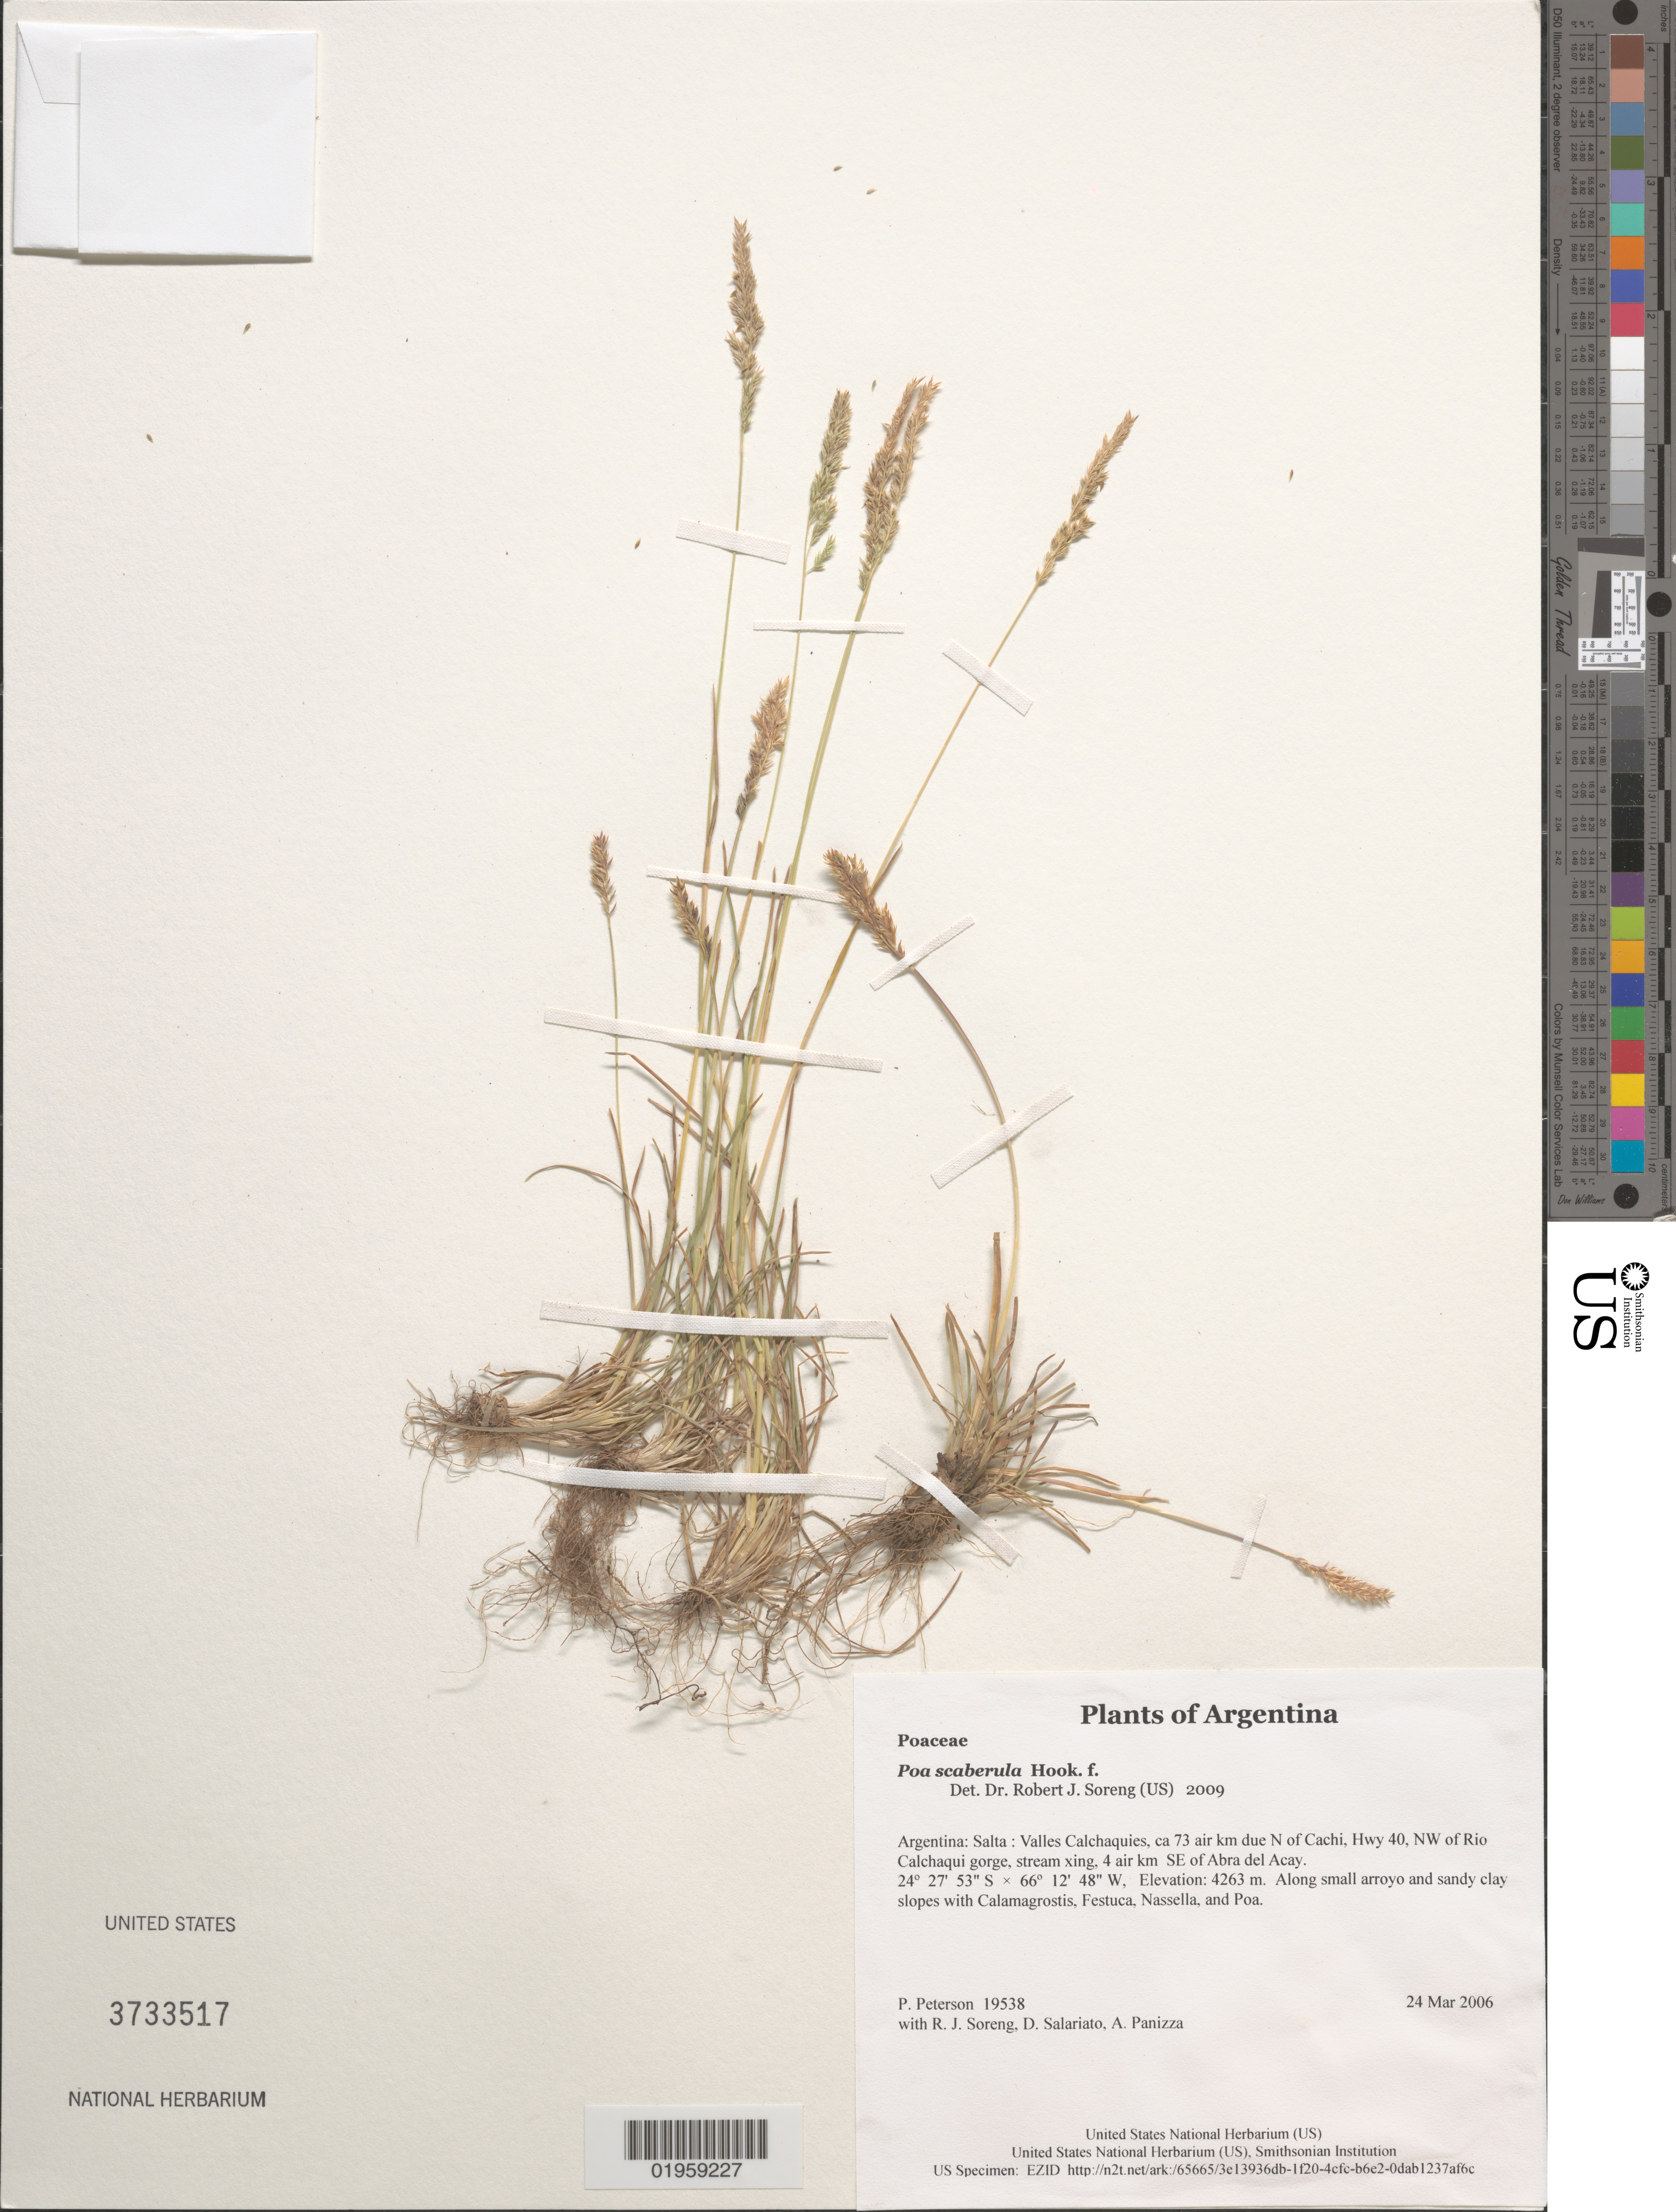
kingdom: Plantae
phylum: Tracheophyta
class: Liliopsida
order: Poales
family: Poaceae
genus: Poa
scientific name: Poa scaberula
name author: Hook. f.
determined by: Soreng, Robert J., Research Associate (BOT), Smithsonian Institution - National Museum of Natural History (UNITED STATES)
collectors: P. M. Peterson, R. J. Soreng, D. Salariato & A. Panizza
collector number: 19538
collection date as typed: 24 Mar 2006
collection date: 2006-03-24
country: Argentina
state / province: Salta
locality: Valles Calchaquies, ca 73 air km due N of Cachi, Hwy 40, NW of Rio Calchaqui gorge, stream xing, 4 air km SE of Abra del Acay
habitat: Along small arroyo and sandy clay slopes with Calamagrostis, Festuca, Nassella, and Poa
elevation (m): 4263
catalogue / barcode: US 3733517